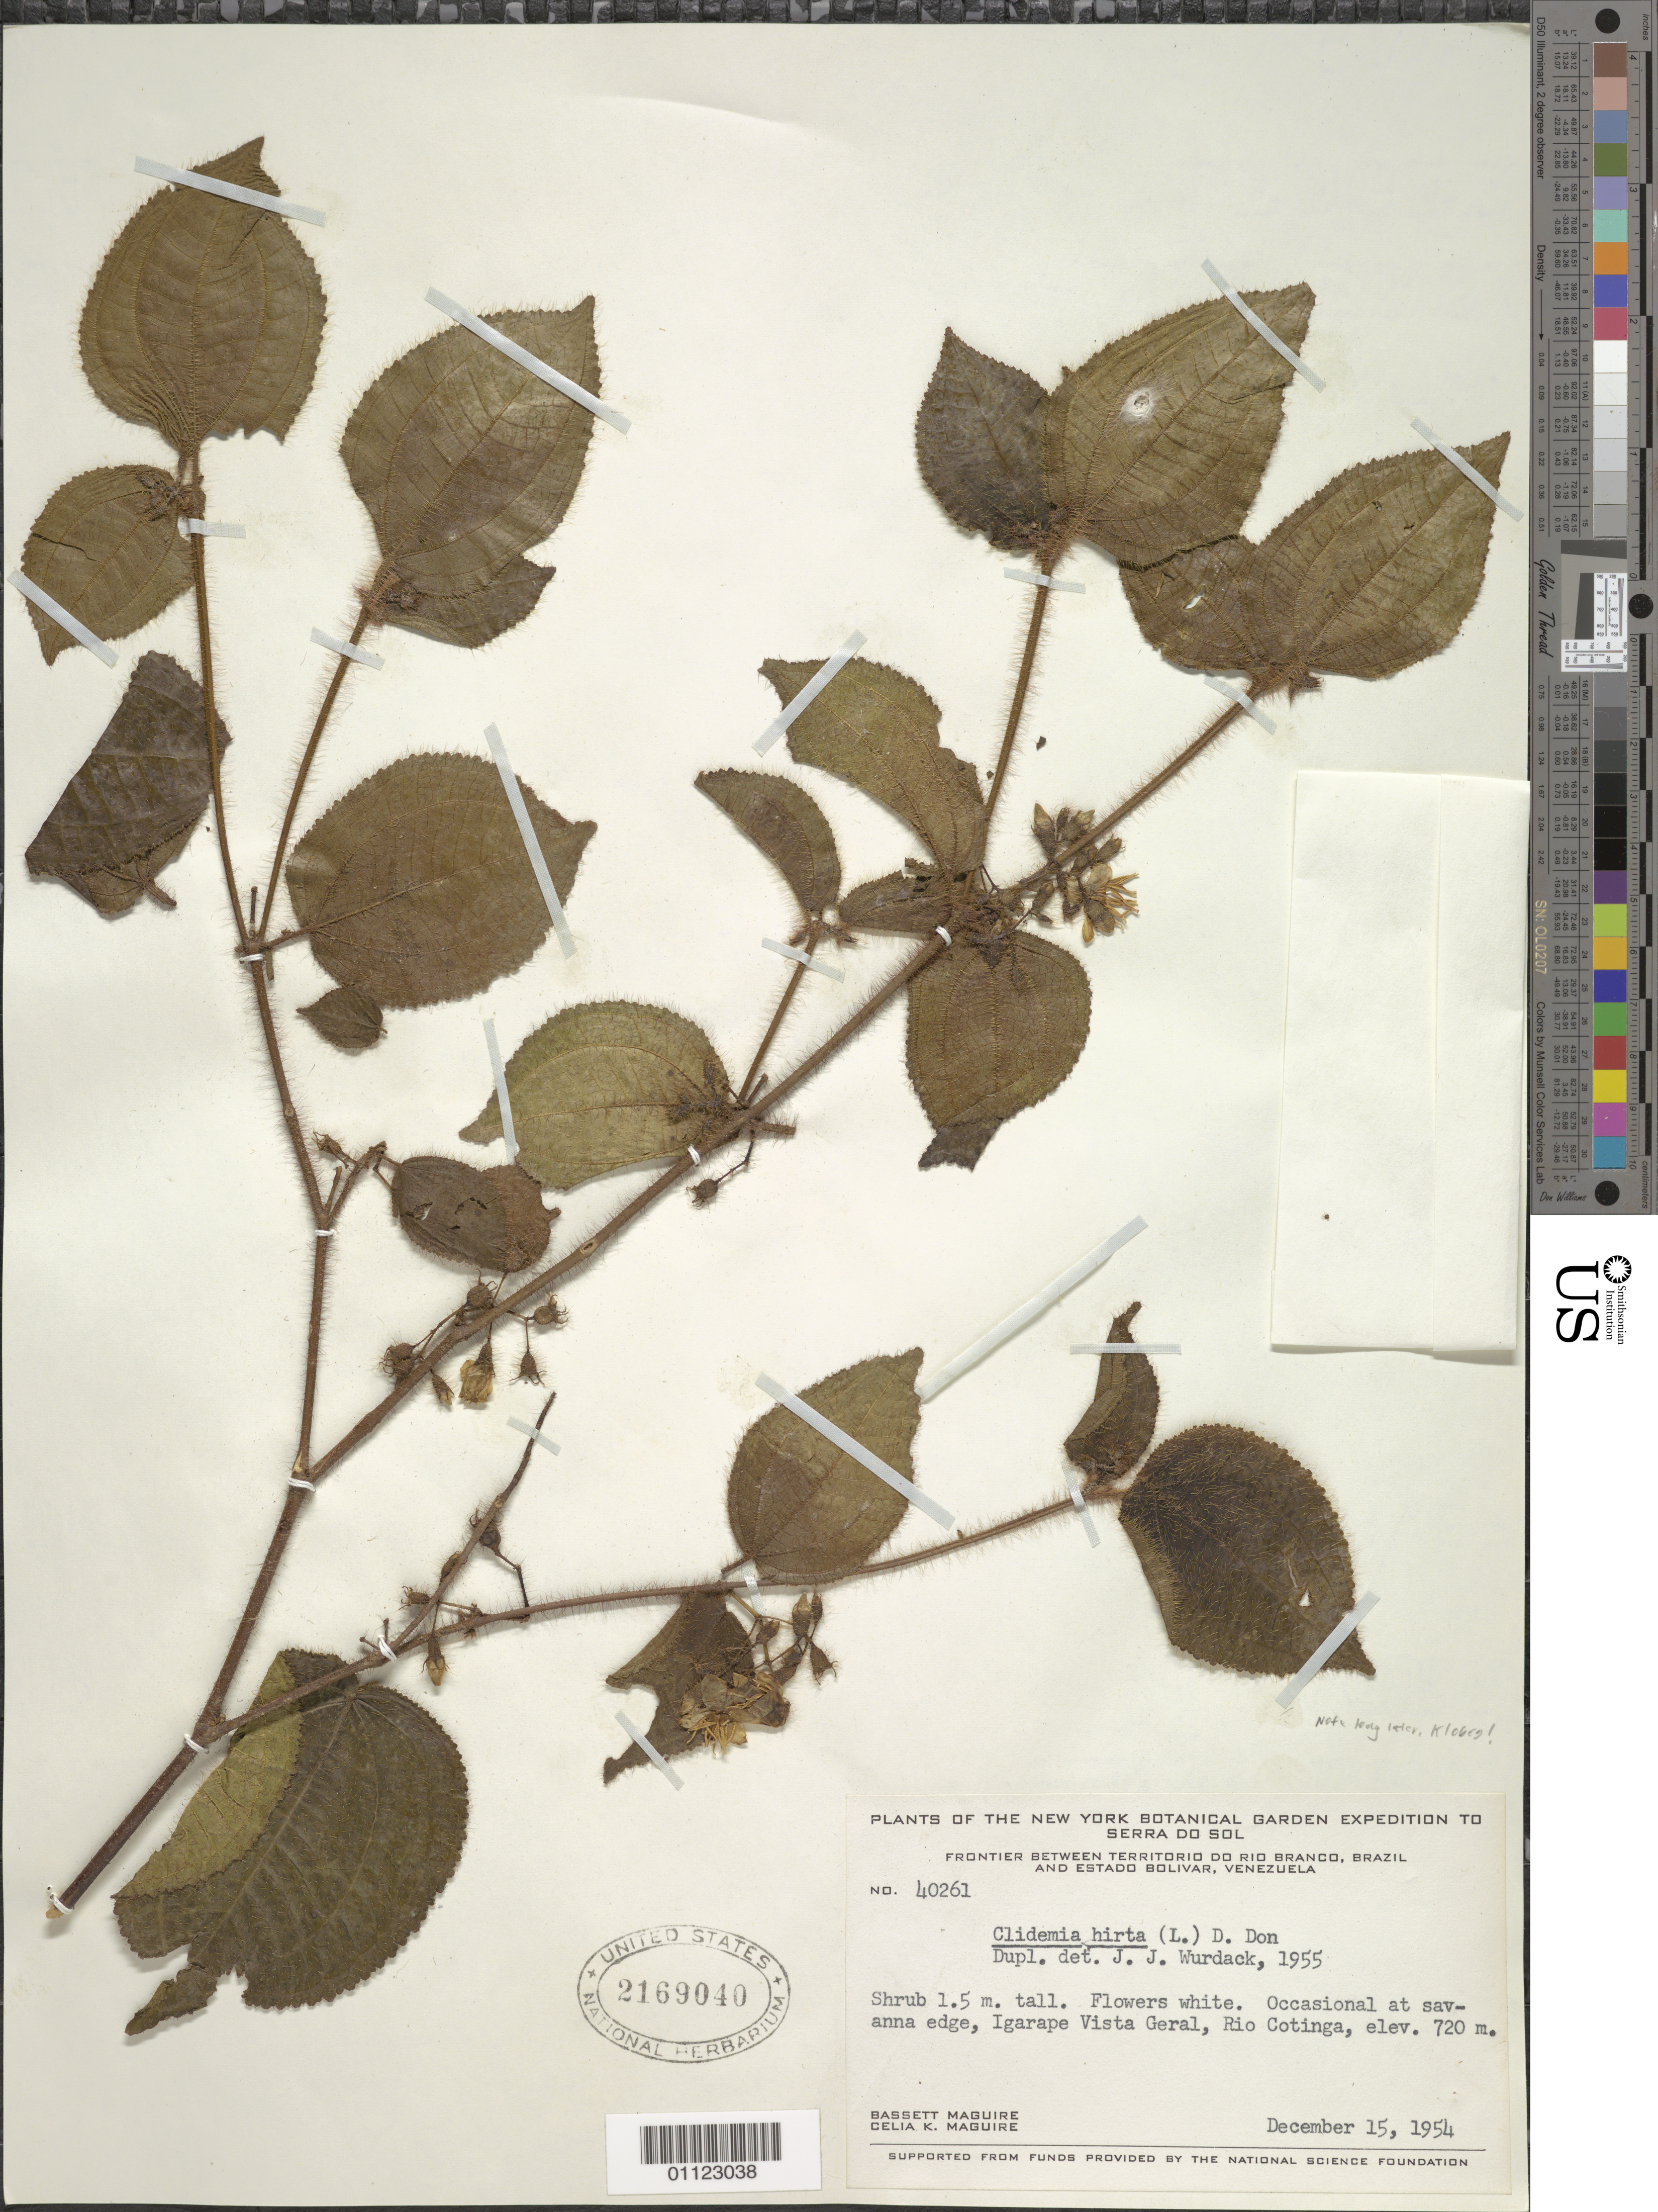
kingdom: Plantae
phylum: Tracheophyta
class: Magnoliopsida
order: Myrtales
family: Melastomataceae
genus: Clidemia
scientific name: Clidemia hirta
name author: (L.) D. Don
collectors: B. Maguire & C. K. Maguire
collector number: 40261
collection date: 1954-12-15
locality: Serra do Sol. Frontier between Territorio do Rio Branco, Brazil and estado Bolivar, Venezuela. Igarape Vista Geral, Rio Cotinga.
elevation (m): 720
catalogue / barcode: US 2169040